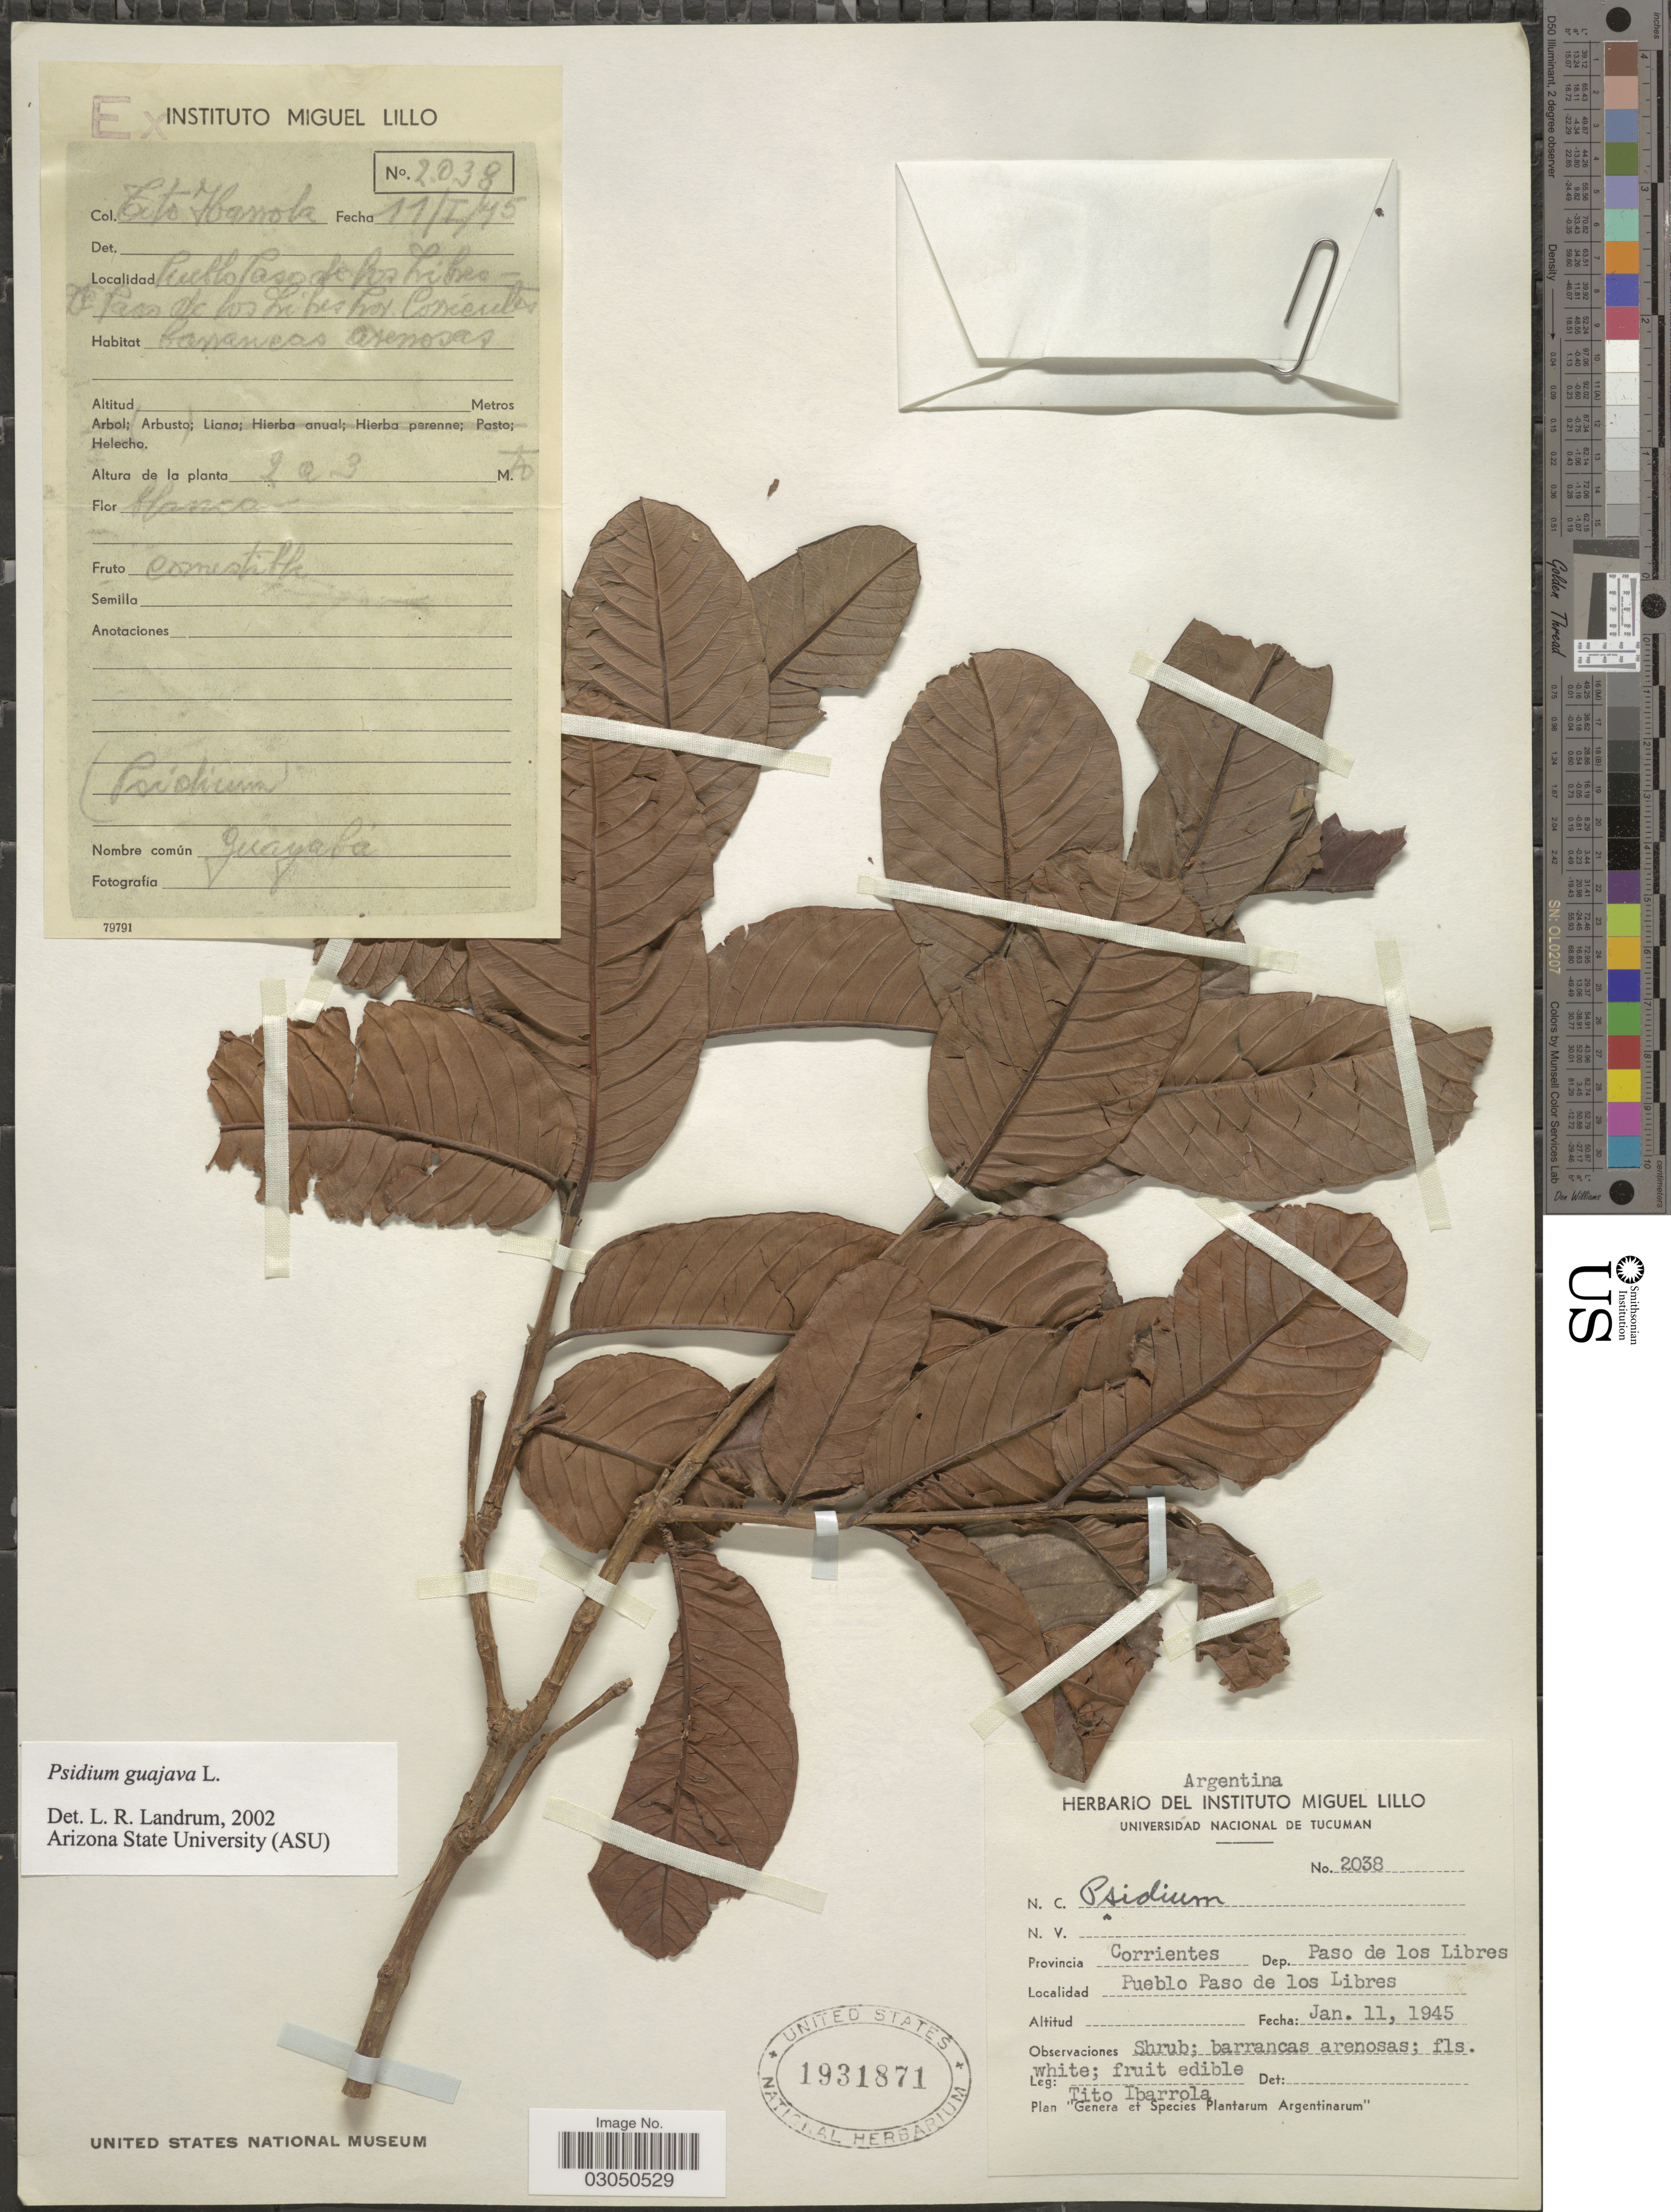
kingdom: Plantae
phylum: Tracheophyta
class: Magnoliopsida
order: Myrtales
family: Myrtaceae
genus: Psidium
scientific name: Psidium guajava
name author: L.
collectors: T. Ibarrola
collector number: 2038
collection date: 1945-01-11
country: Argentina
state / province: Corrientes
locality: Provincia Corrientes. Dep. Paso de los Libres. Pueblo Paso de los Libres.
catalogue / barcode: US 1931871